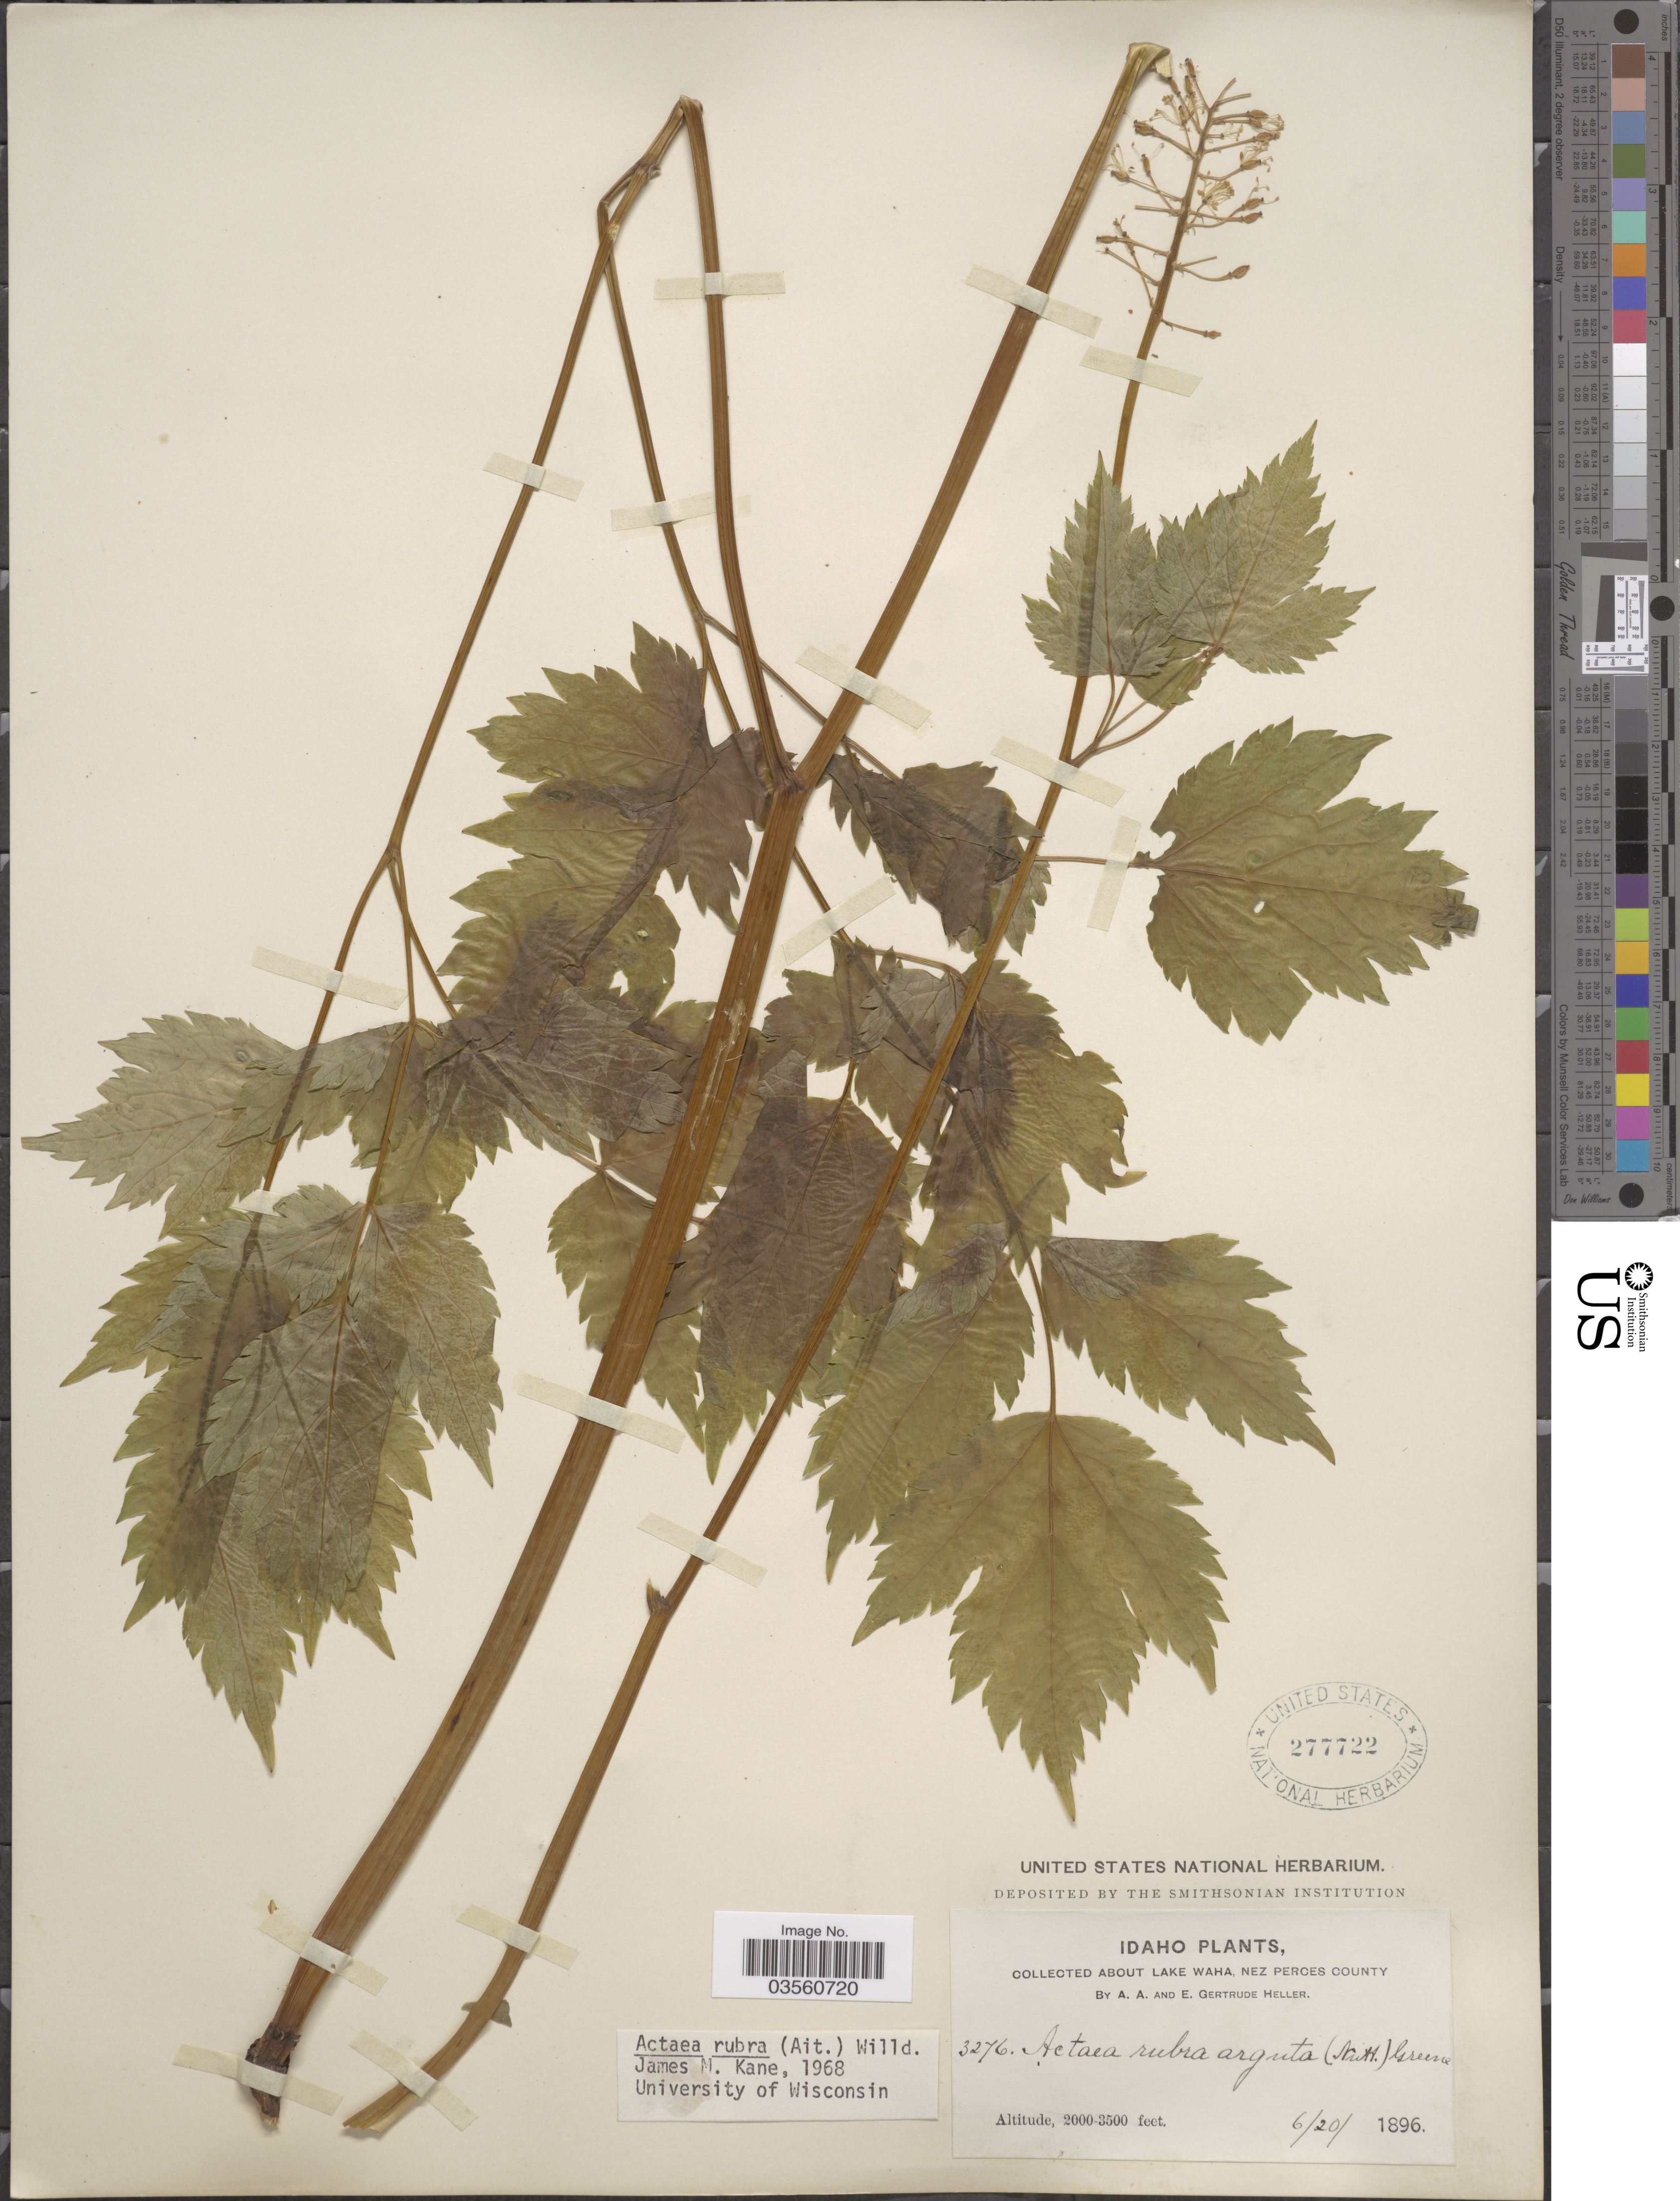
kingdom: Plantae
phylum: Tracheophyta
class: Magnoliopsida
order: Ranunculales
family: Ranunculaceae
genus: Actaea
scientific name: Actaea rubra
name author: (Aiton) Willd.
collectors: A. A. Heller & E. G. Heller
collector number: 3276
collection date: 1896-06-20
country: United States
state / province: Idaho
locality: About Lake Waha, Nez Perces County.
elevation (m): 610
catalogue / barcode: US 27722